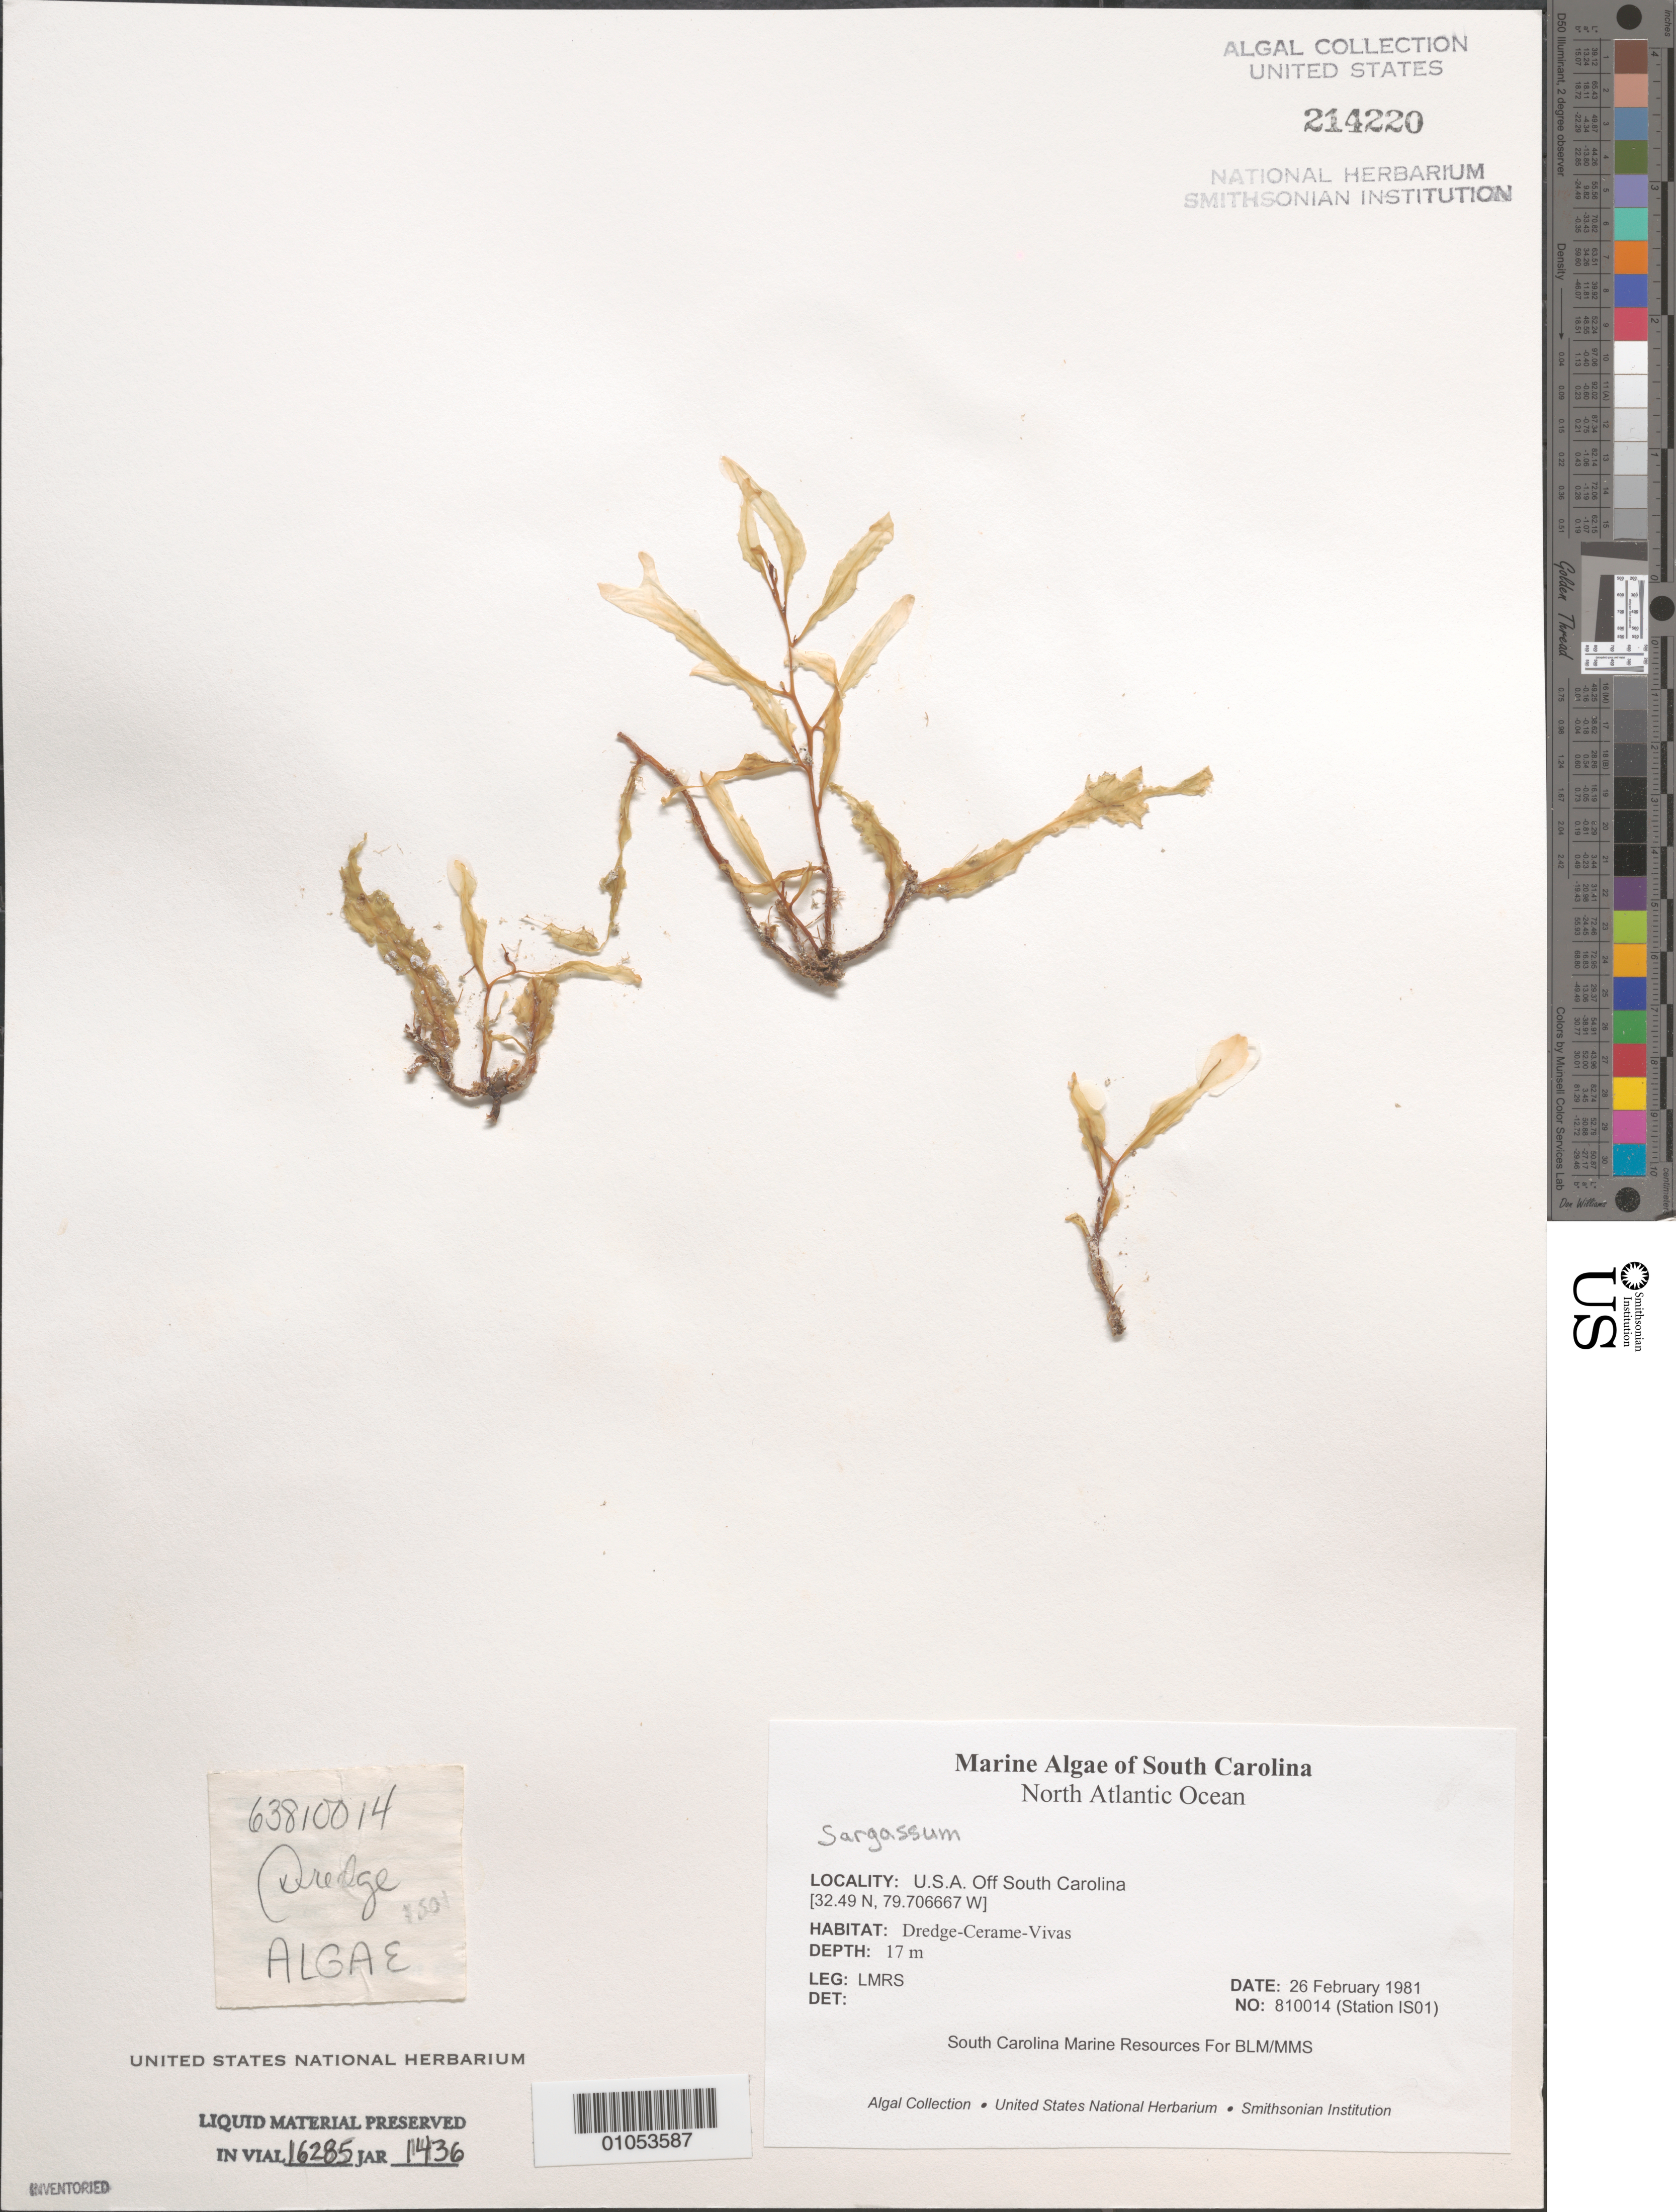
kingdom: Chromista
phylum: Ochrophyta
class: Phaeophyceae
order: Fucales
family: Sargassaceae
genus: Sargassum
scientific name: Sargassum sp.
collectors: LMRS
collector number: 810014 (Station IS01)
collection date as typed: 26 Feb 1981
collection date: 1981-02-26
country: United States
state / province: South Carolina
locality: North Atlantic Ocean off South Carolina coast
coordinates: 32.49 N, 79.706667 W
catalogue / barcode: US 214220